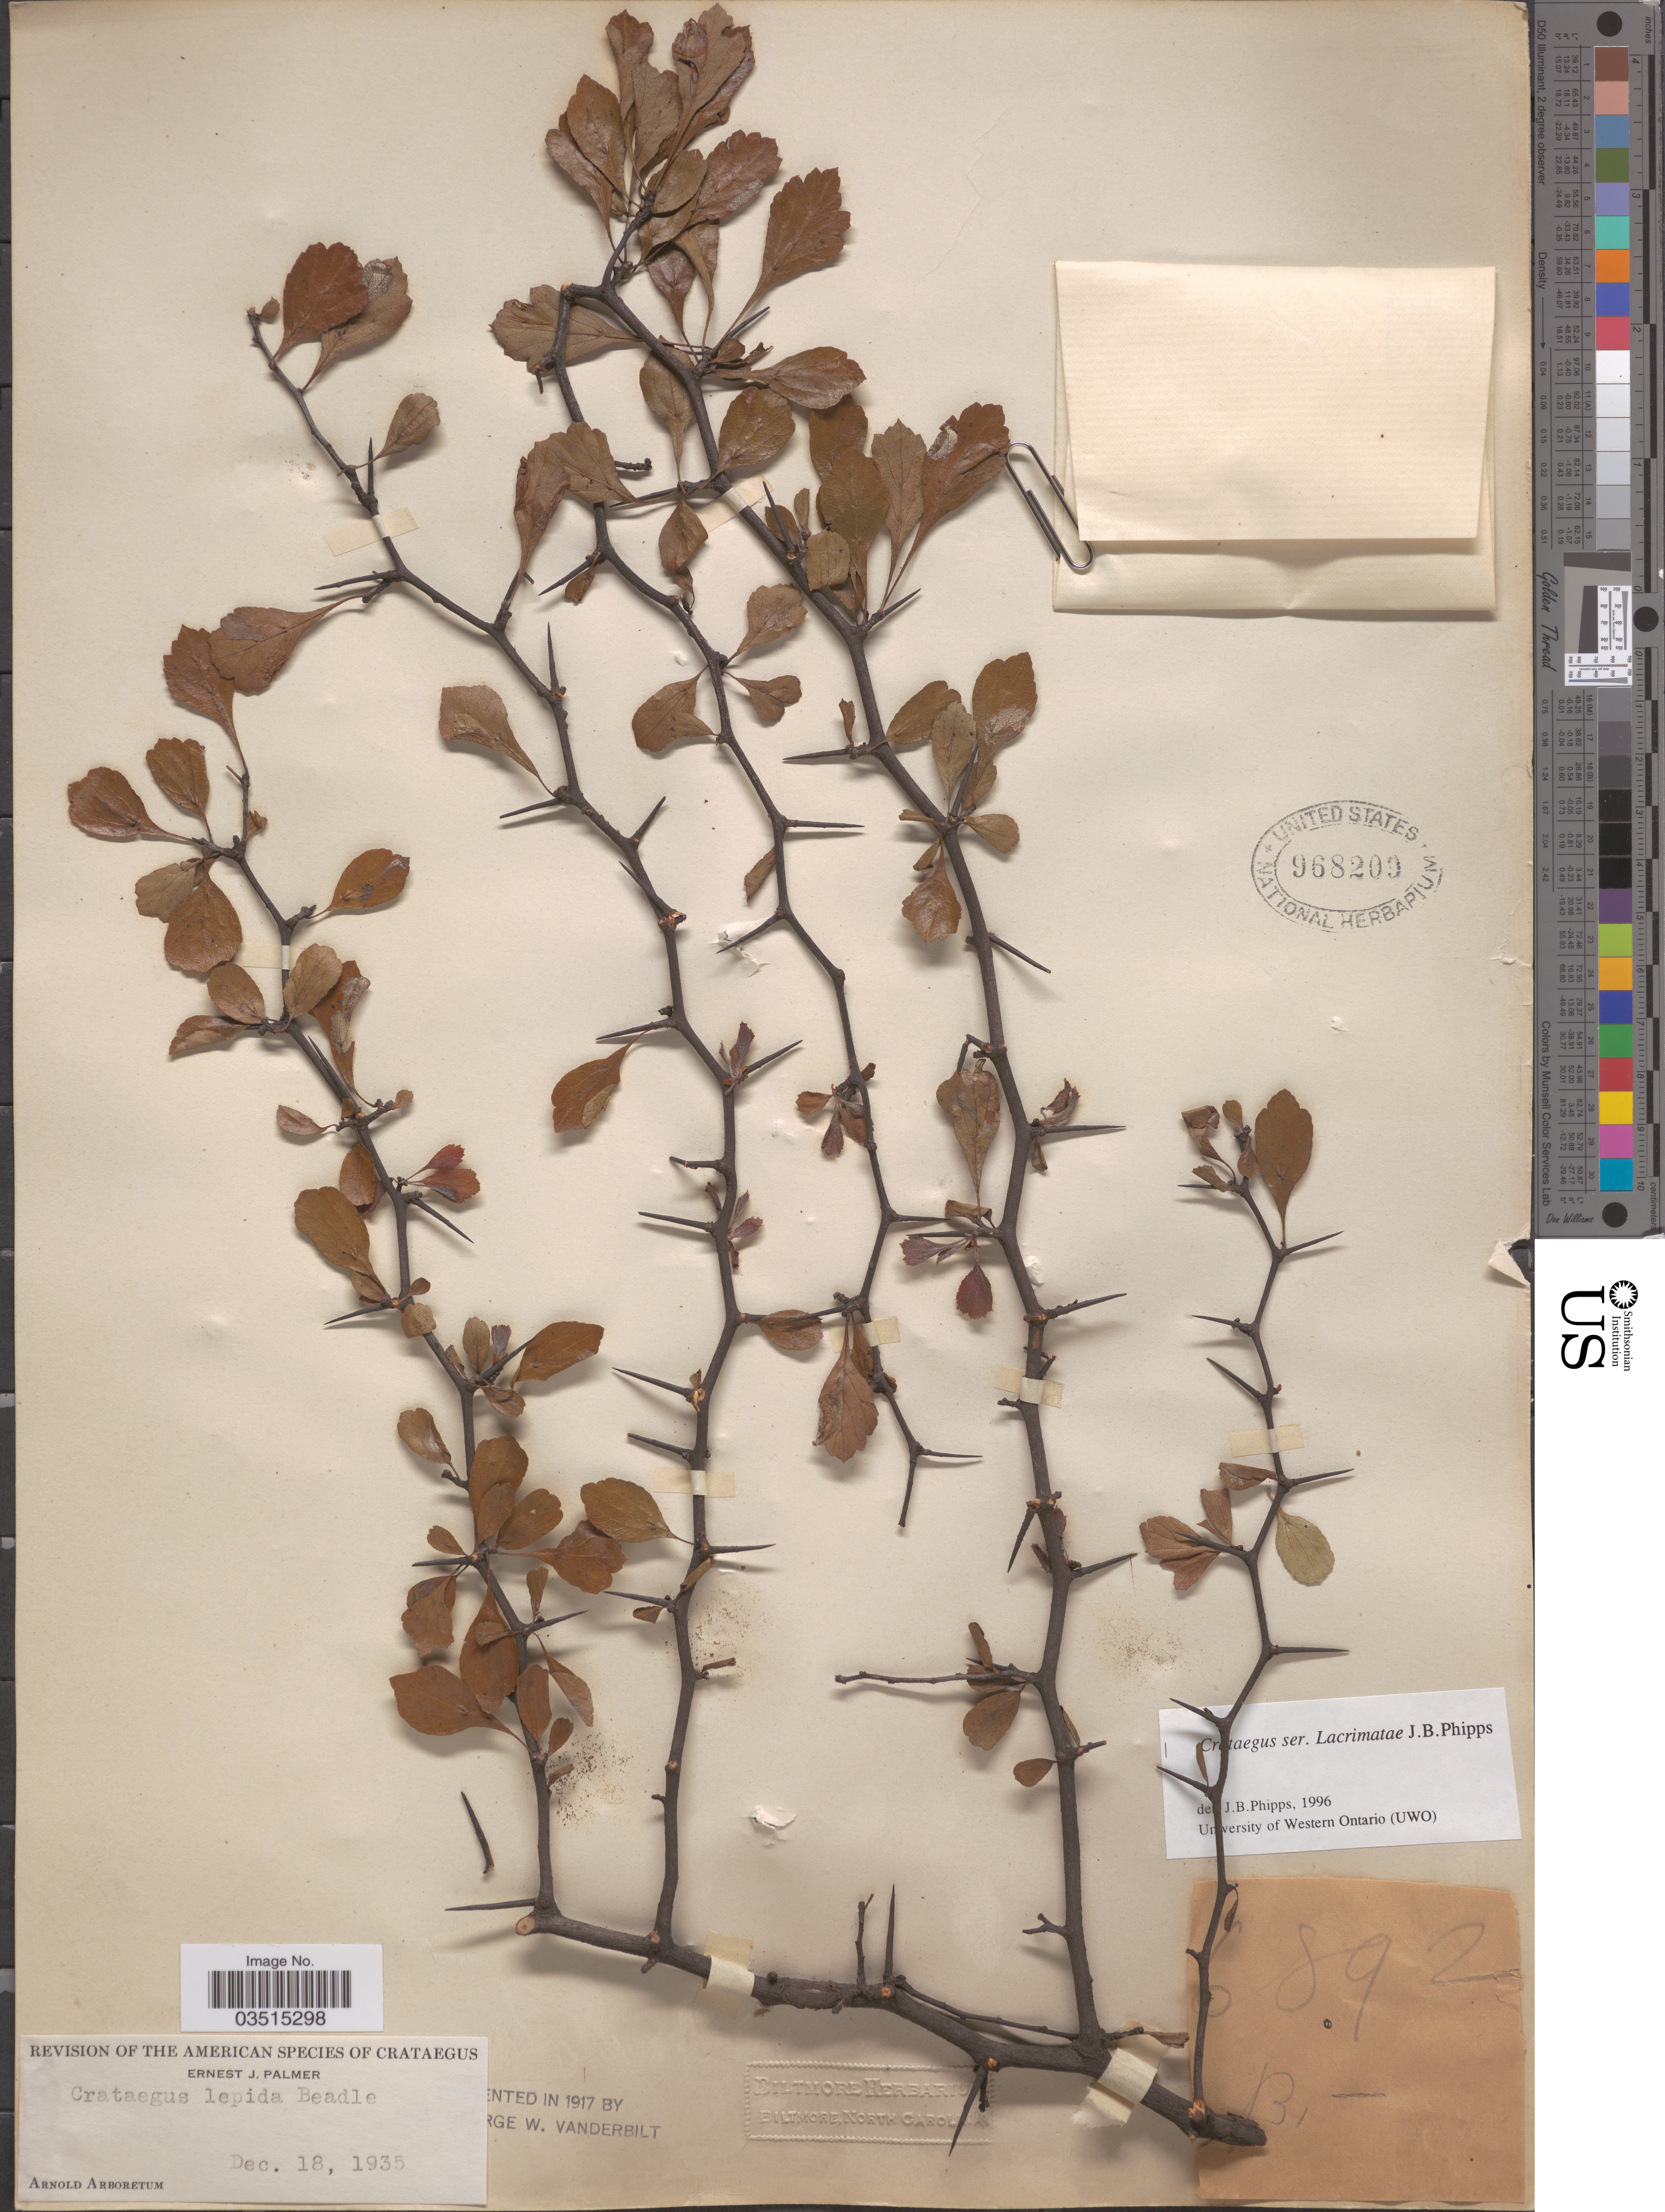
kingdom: Plantae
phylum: Tracheophyta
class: Magnoliopsida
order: Rosales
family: Rosaceae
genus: Crataegus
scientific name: Crataegus lepida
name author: Beadle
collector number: B6892*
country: United States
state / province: North Carolina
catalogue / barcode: US 968209